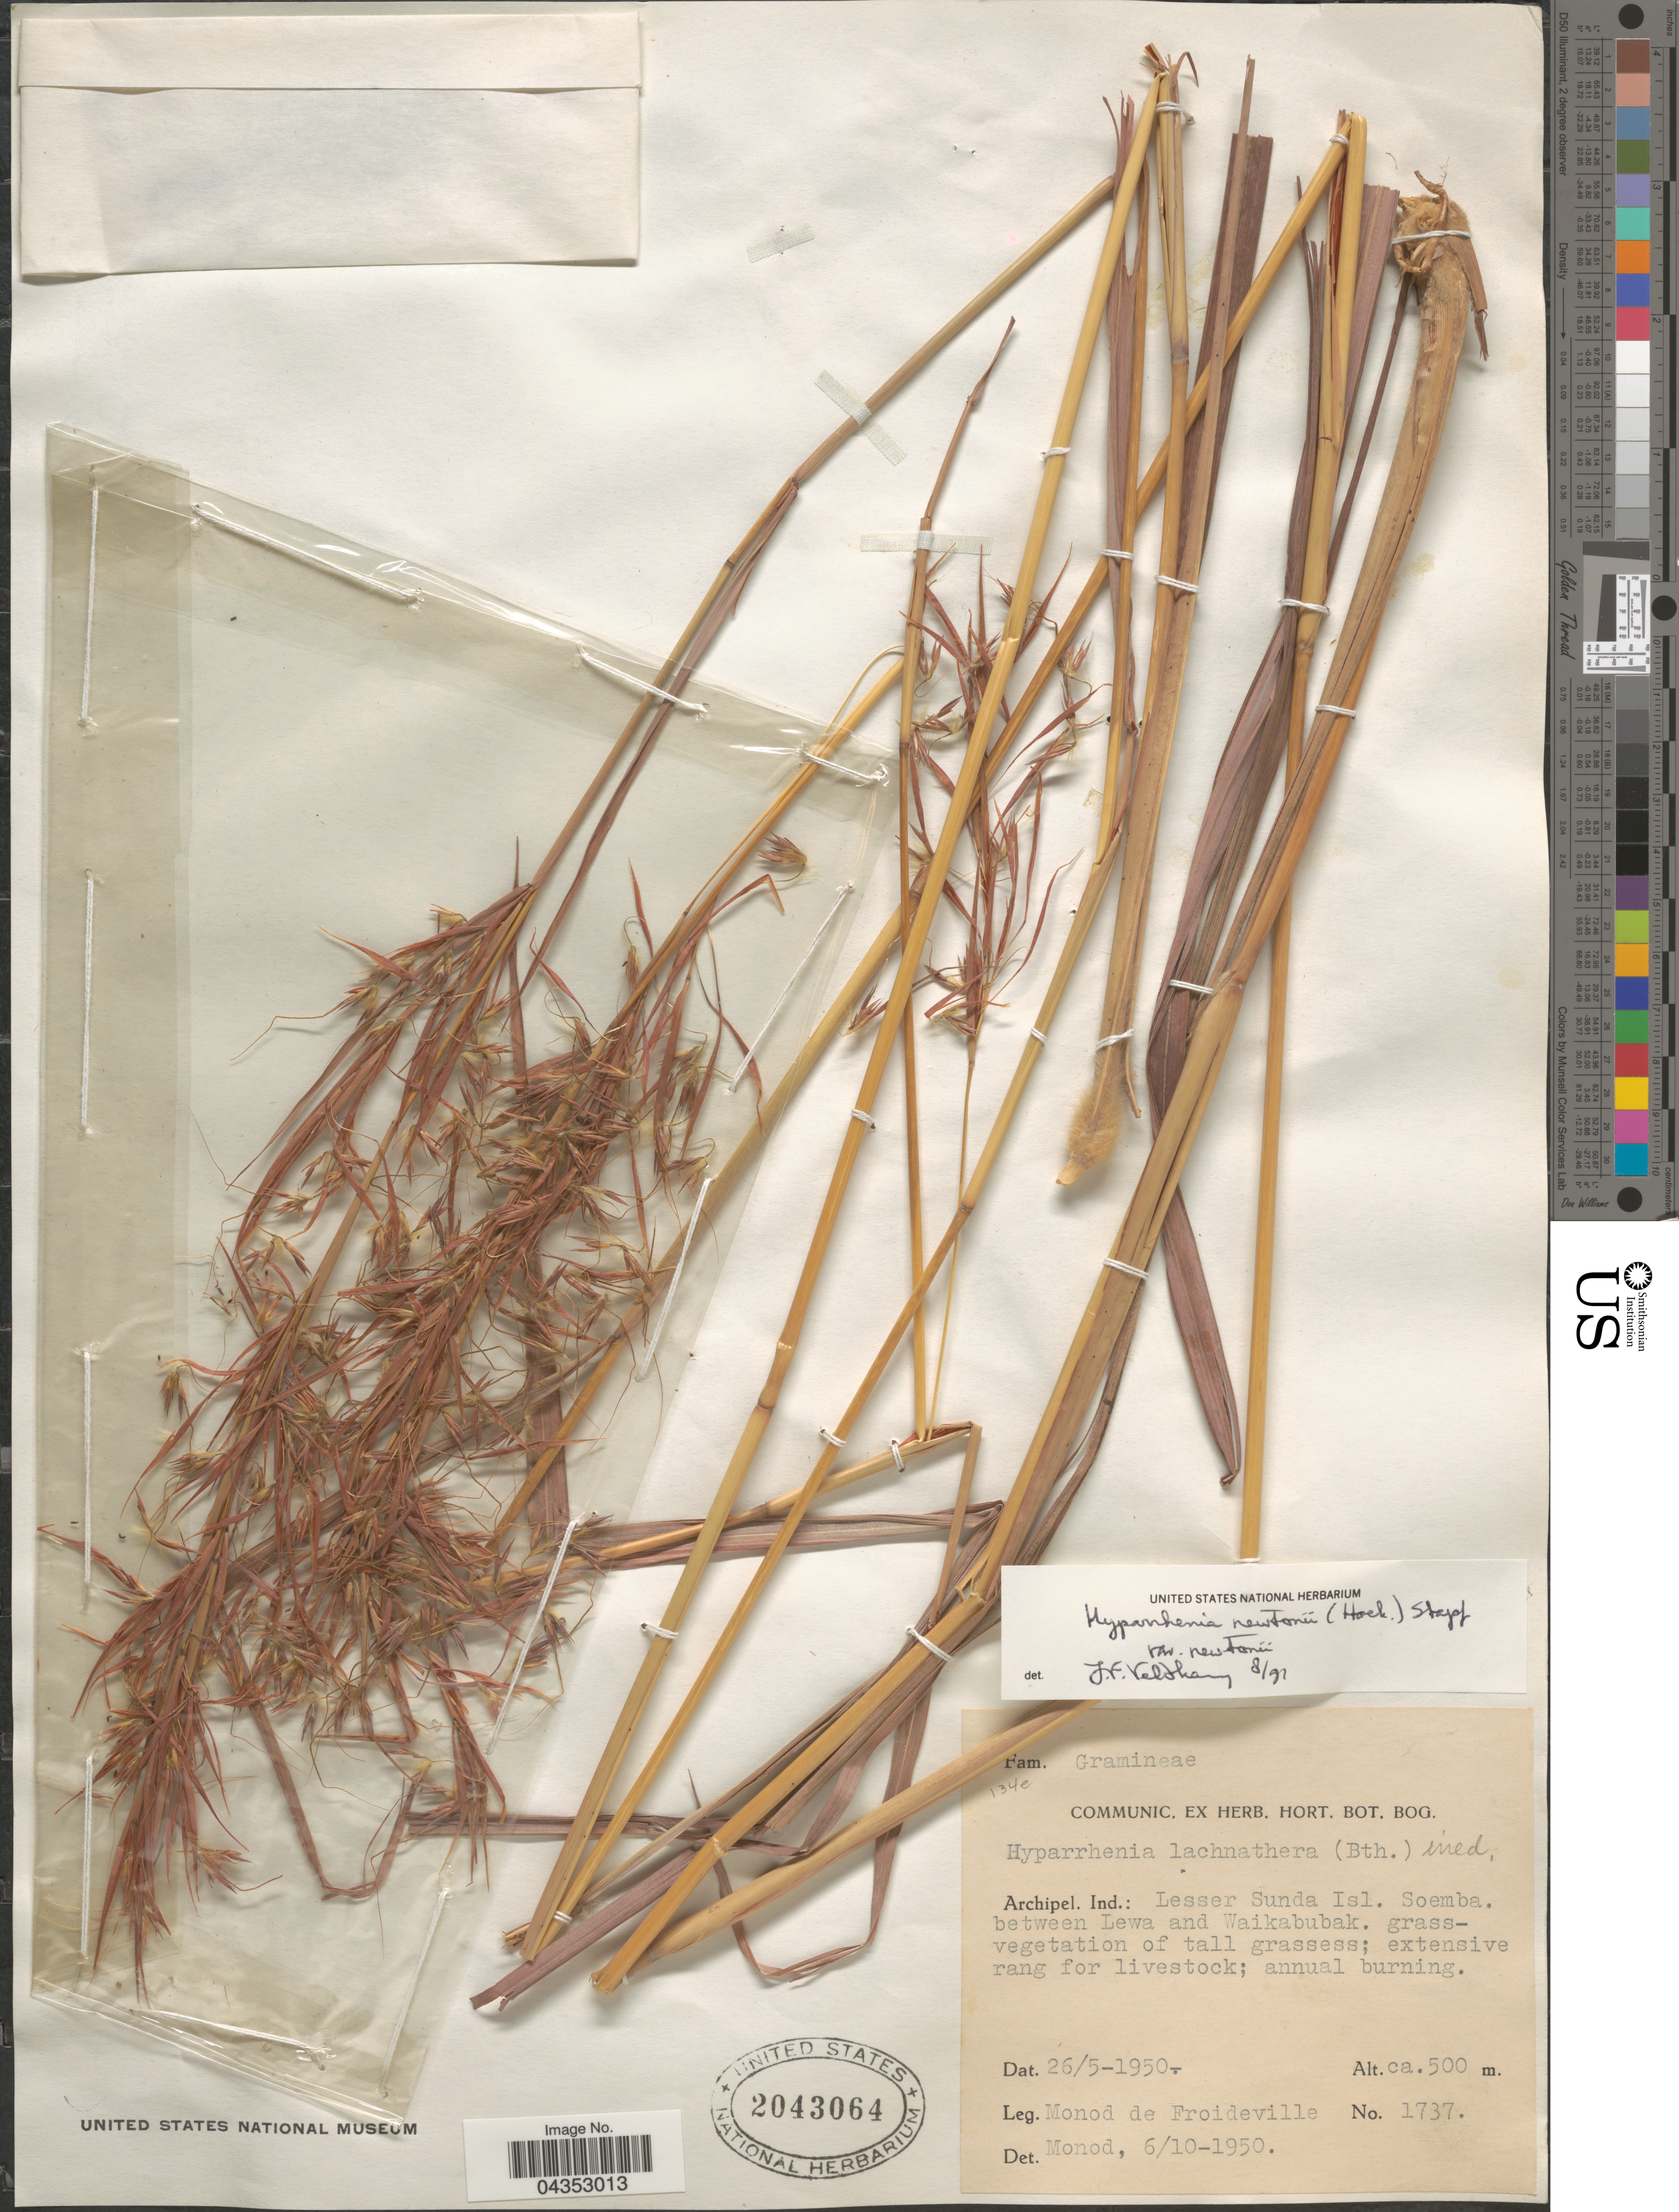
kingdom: Plantae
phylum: Tracheophyta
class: Liliopsida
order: Poales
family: Poaceae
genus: Hyparrhenia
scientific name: Hyparrhenia newtonii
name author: (Hack.) Staf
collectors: C. Monod de Froideville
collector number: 1737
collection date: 1950-05-26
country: Indonesia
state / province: Nusa Tenggara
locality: Archipel. Ind.: Lesser Sunda Isl. Soemba. between Lewa and Waikabubak.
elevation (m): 500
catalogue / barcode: US 2043064